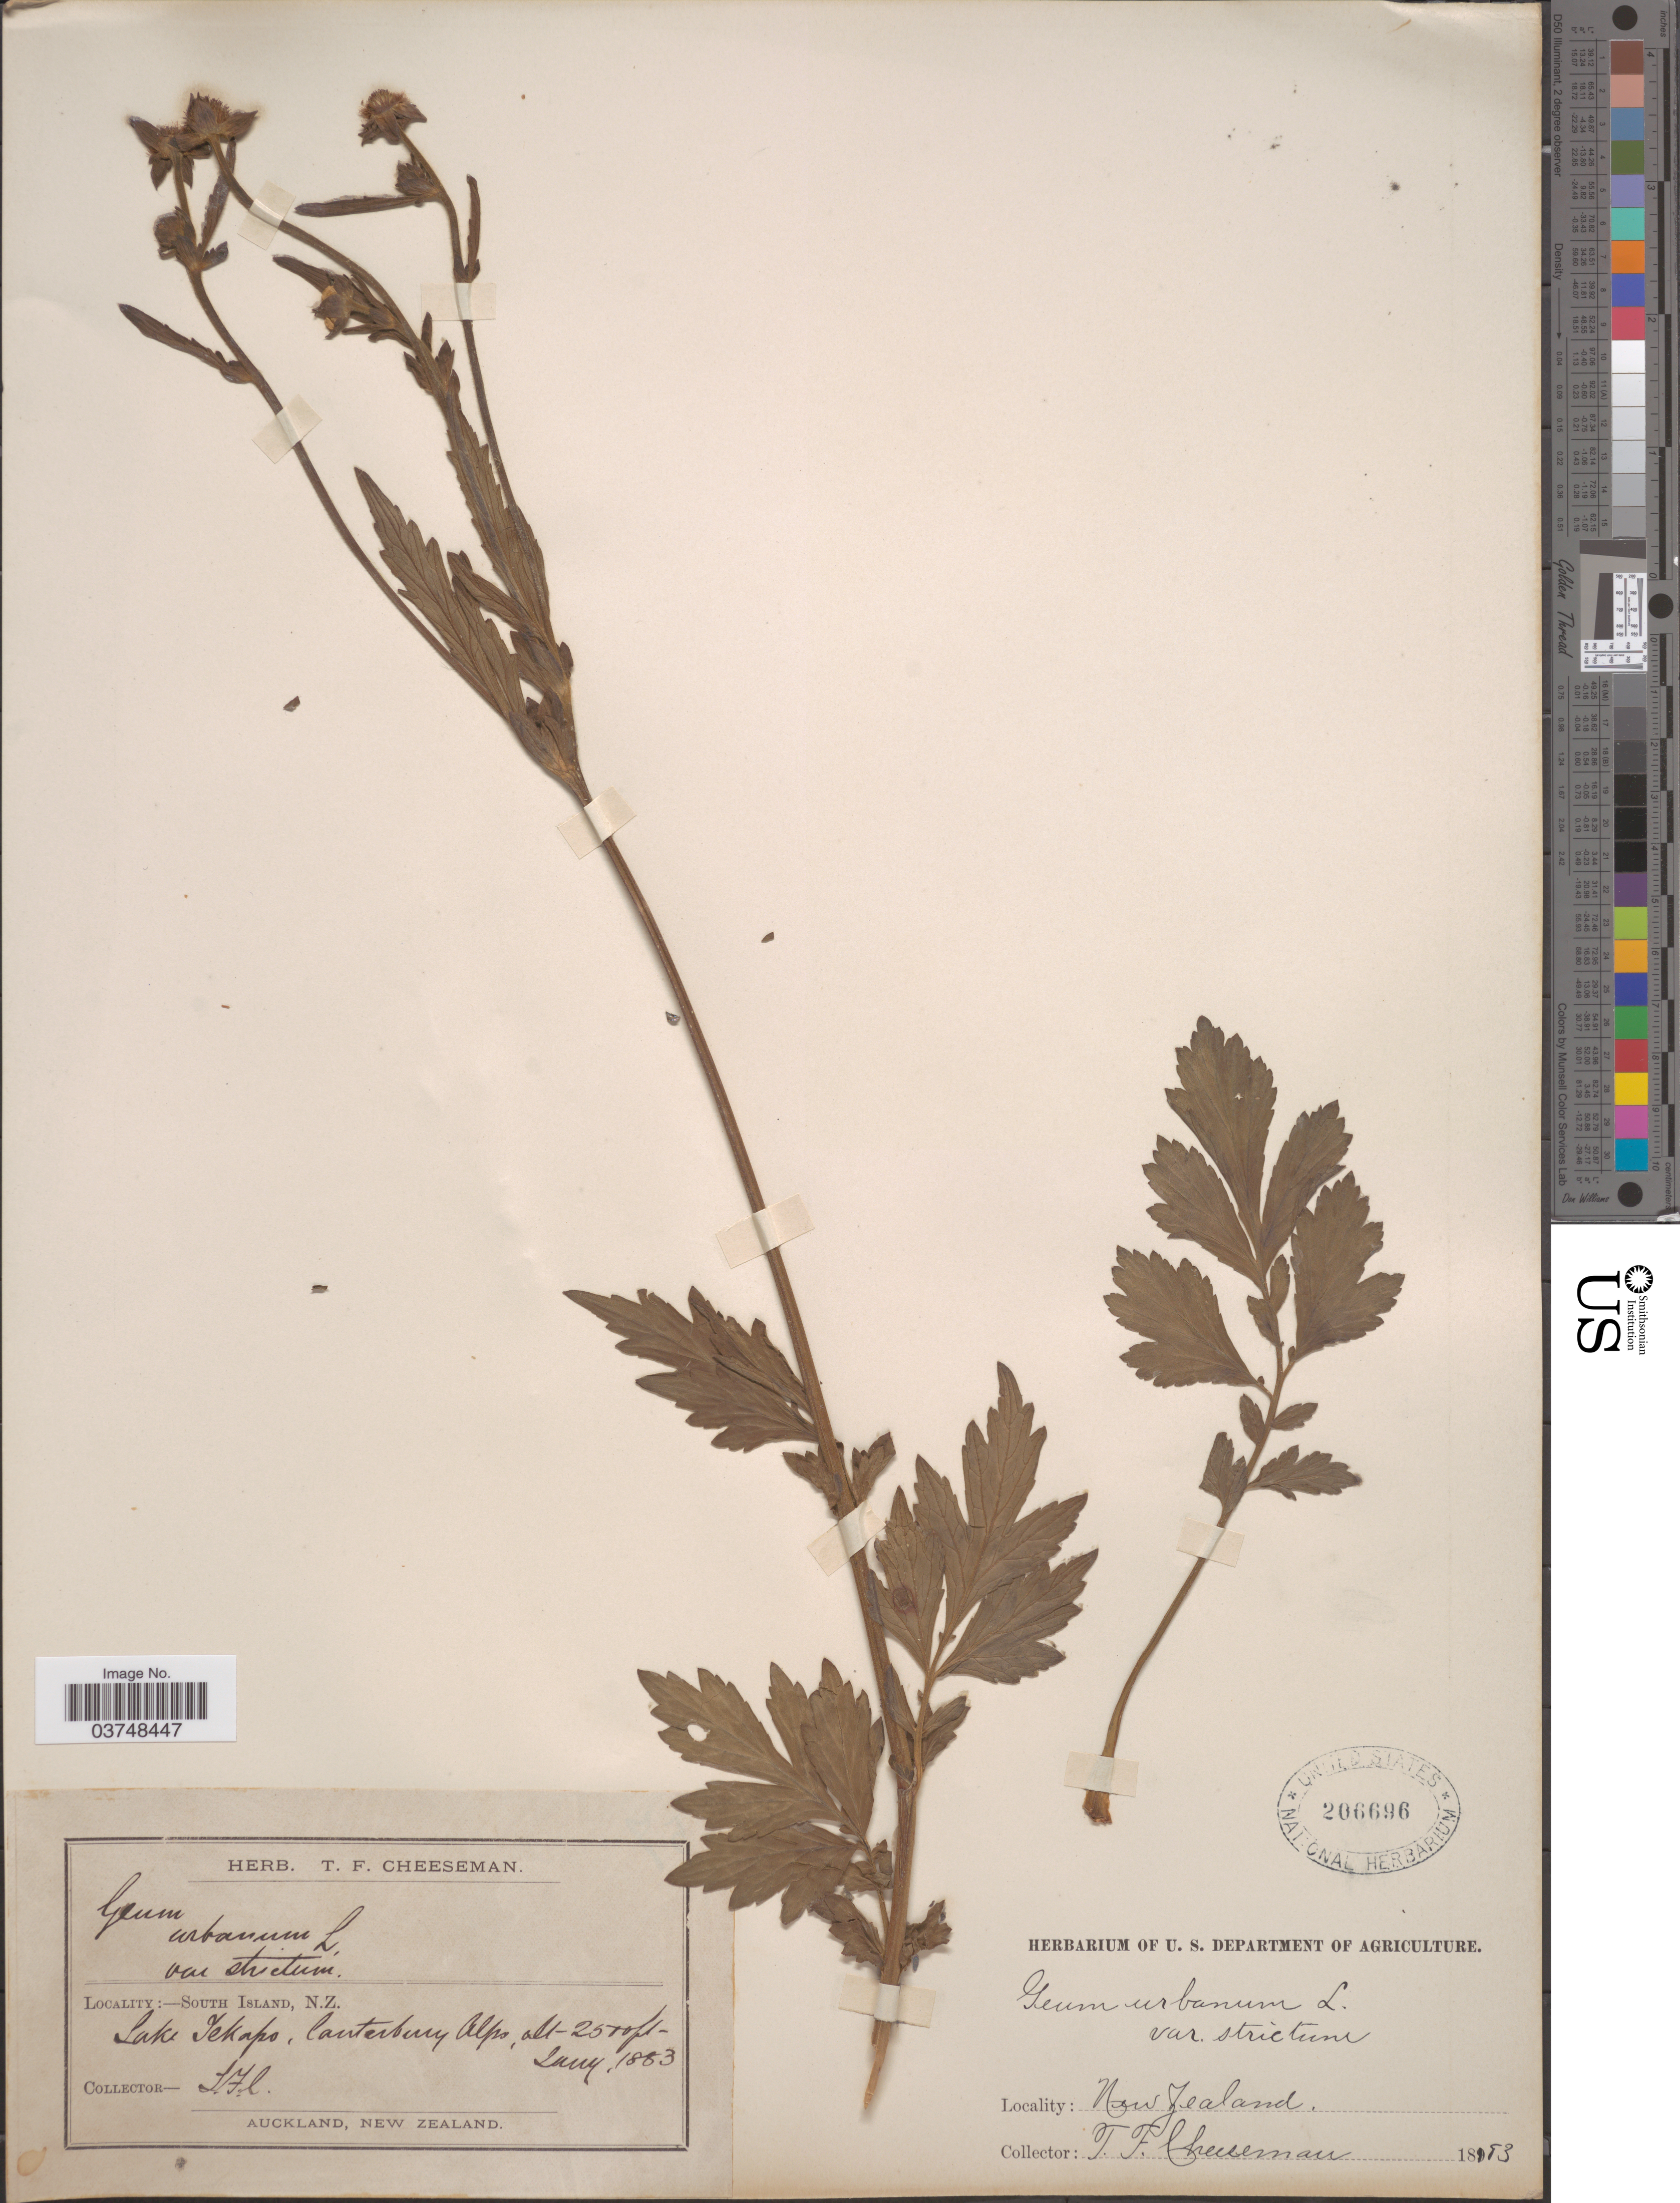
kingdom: Plantae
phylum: Tracheophyta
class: Magnoliopsida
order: Rosales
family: Rosaceae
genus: Geum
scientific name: Geum urbanum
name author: L.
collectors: T. F. Cheeseman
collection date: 1883-05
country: New Zealand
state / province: Canterbury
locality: South Island, Lake Tekapo, Canterbury Alps.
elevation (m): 762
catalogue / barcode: US 206696